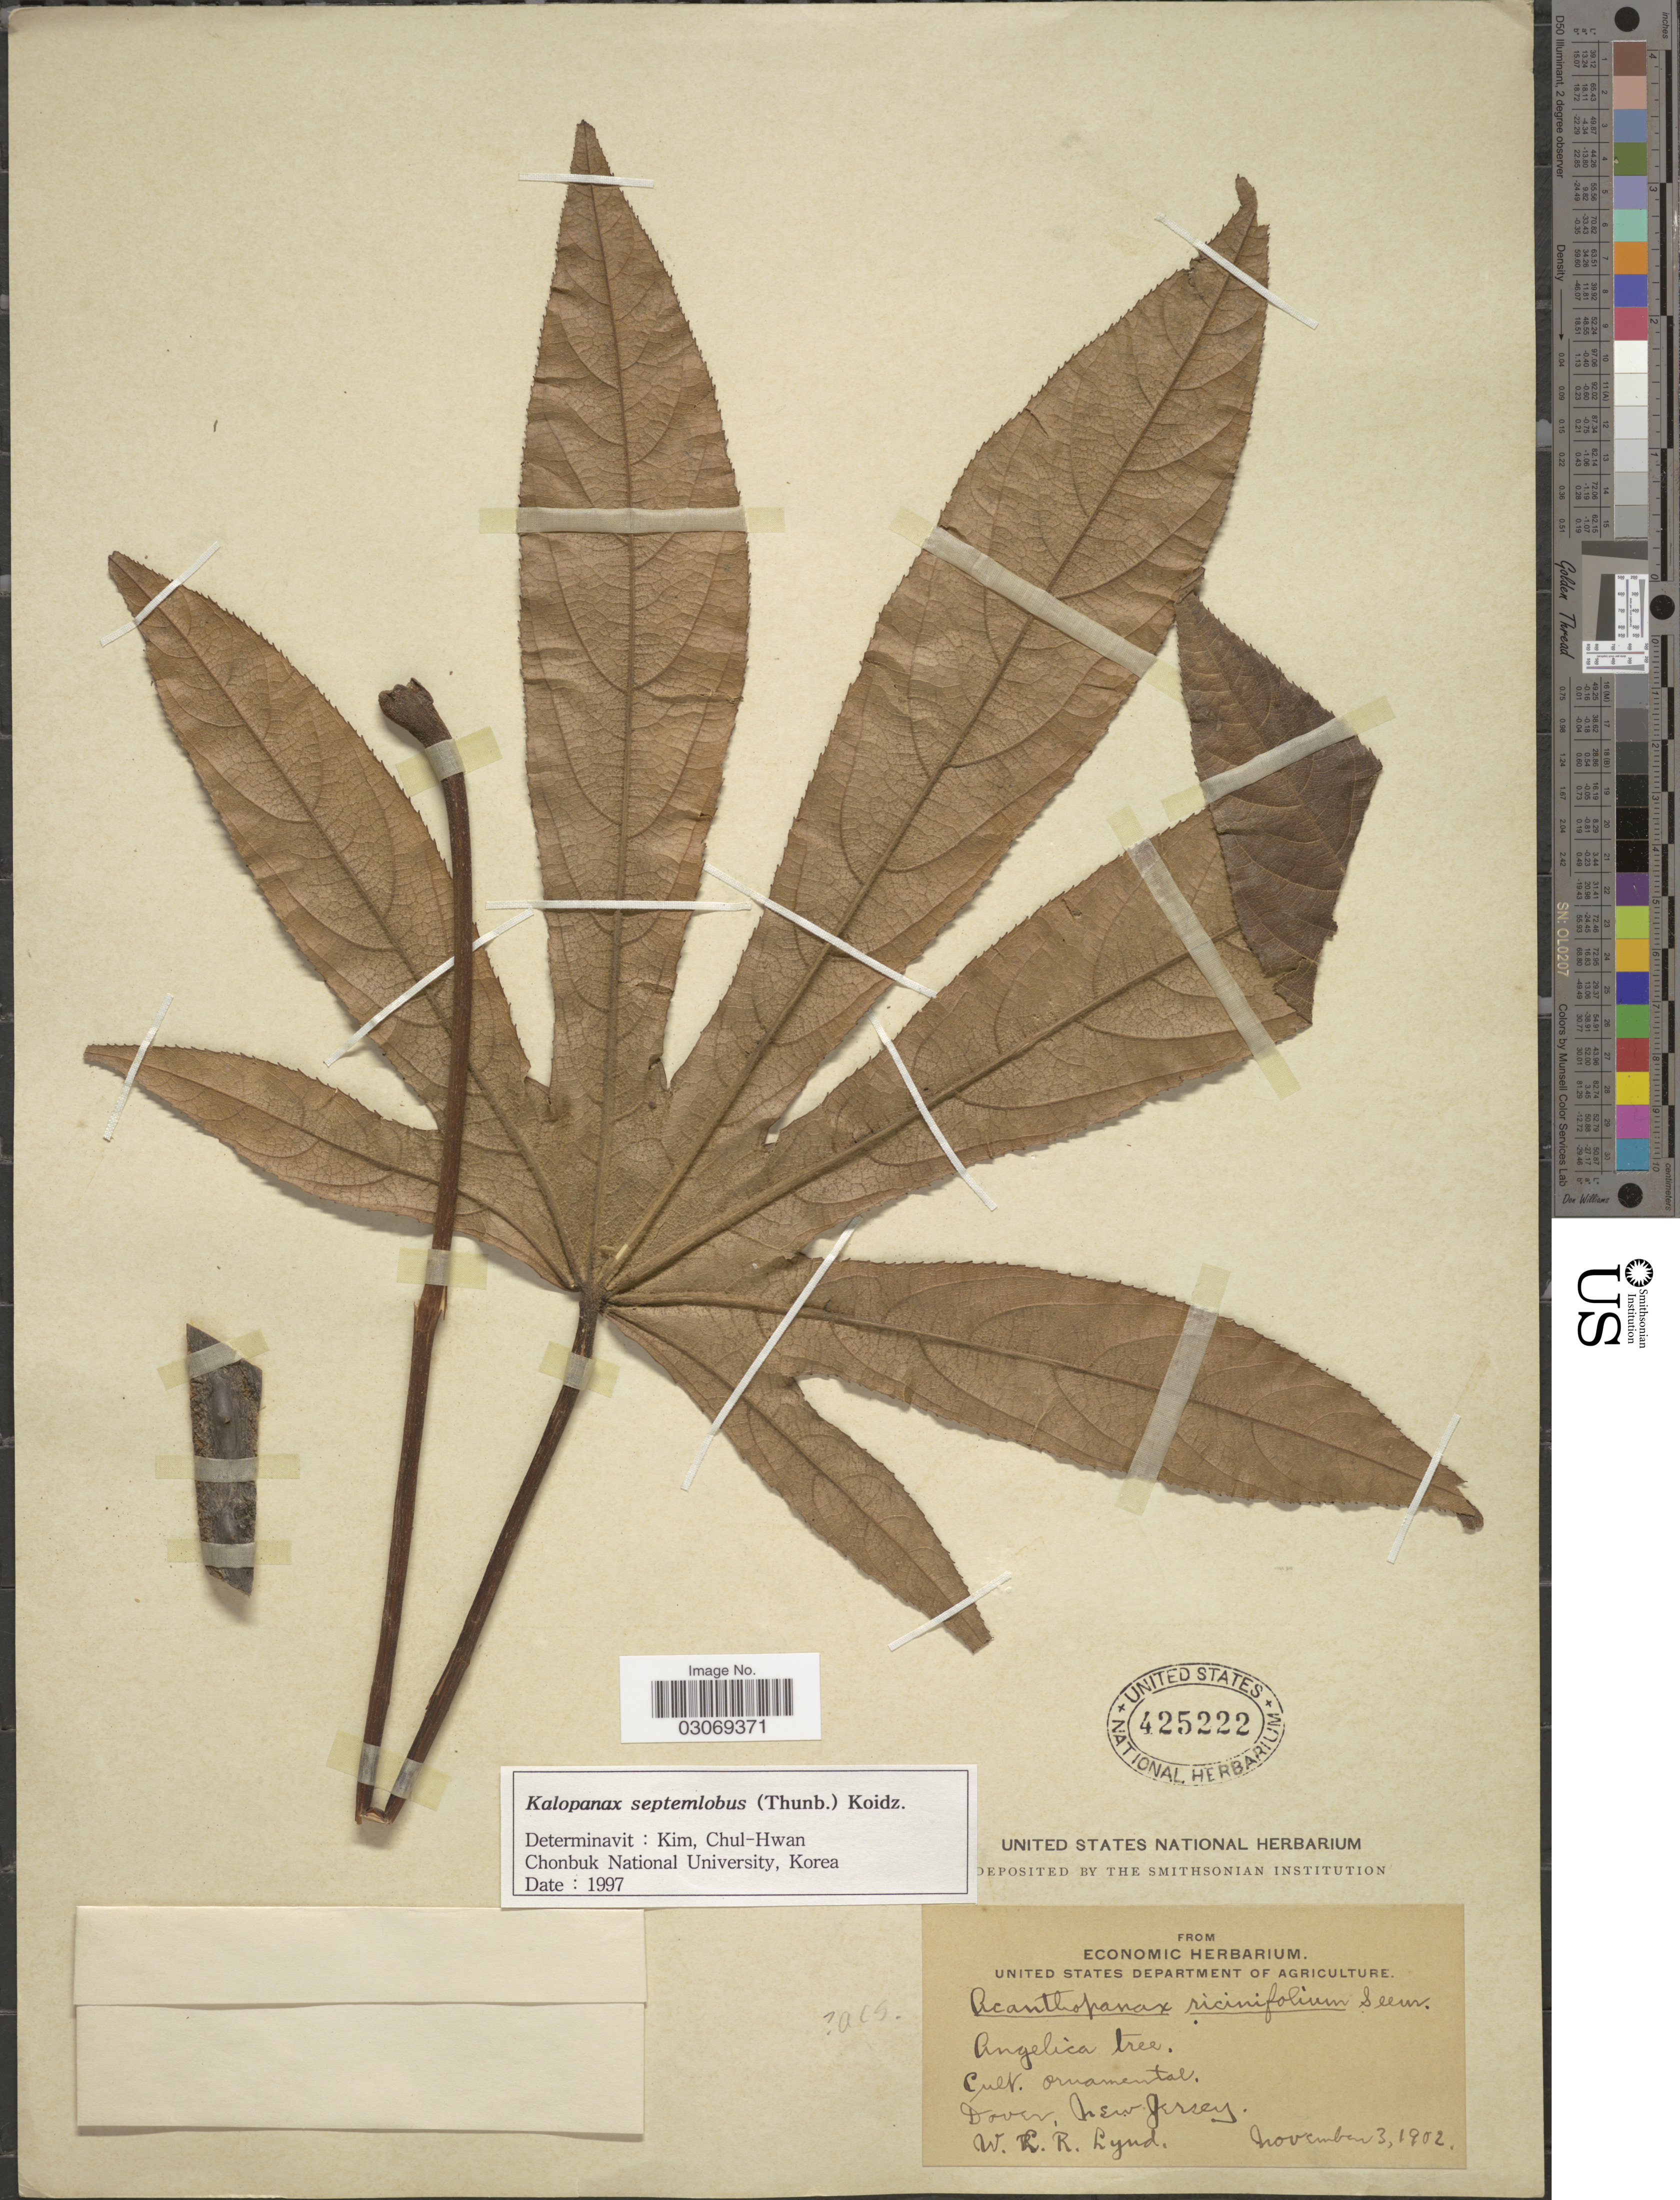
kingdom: Plantae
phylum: Tracheophyta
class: Magnoliopsida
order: Apiales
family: Araliaceae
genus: Kalopanax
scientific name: Kalopanax septemlobus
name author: (Thunb.) Koidz.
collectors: W. Lynd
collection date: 1902-11-03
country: United States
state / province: New Jersey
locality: Dover.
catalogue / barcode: US 425222